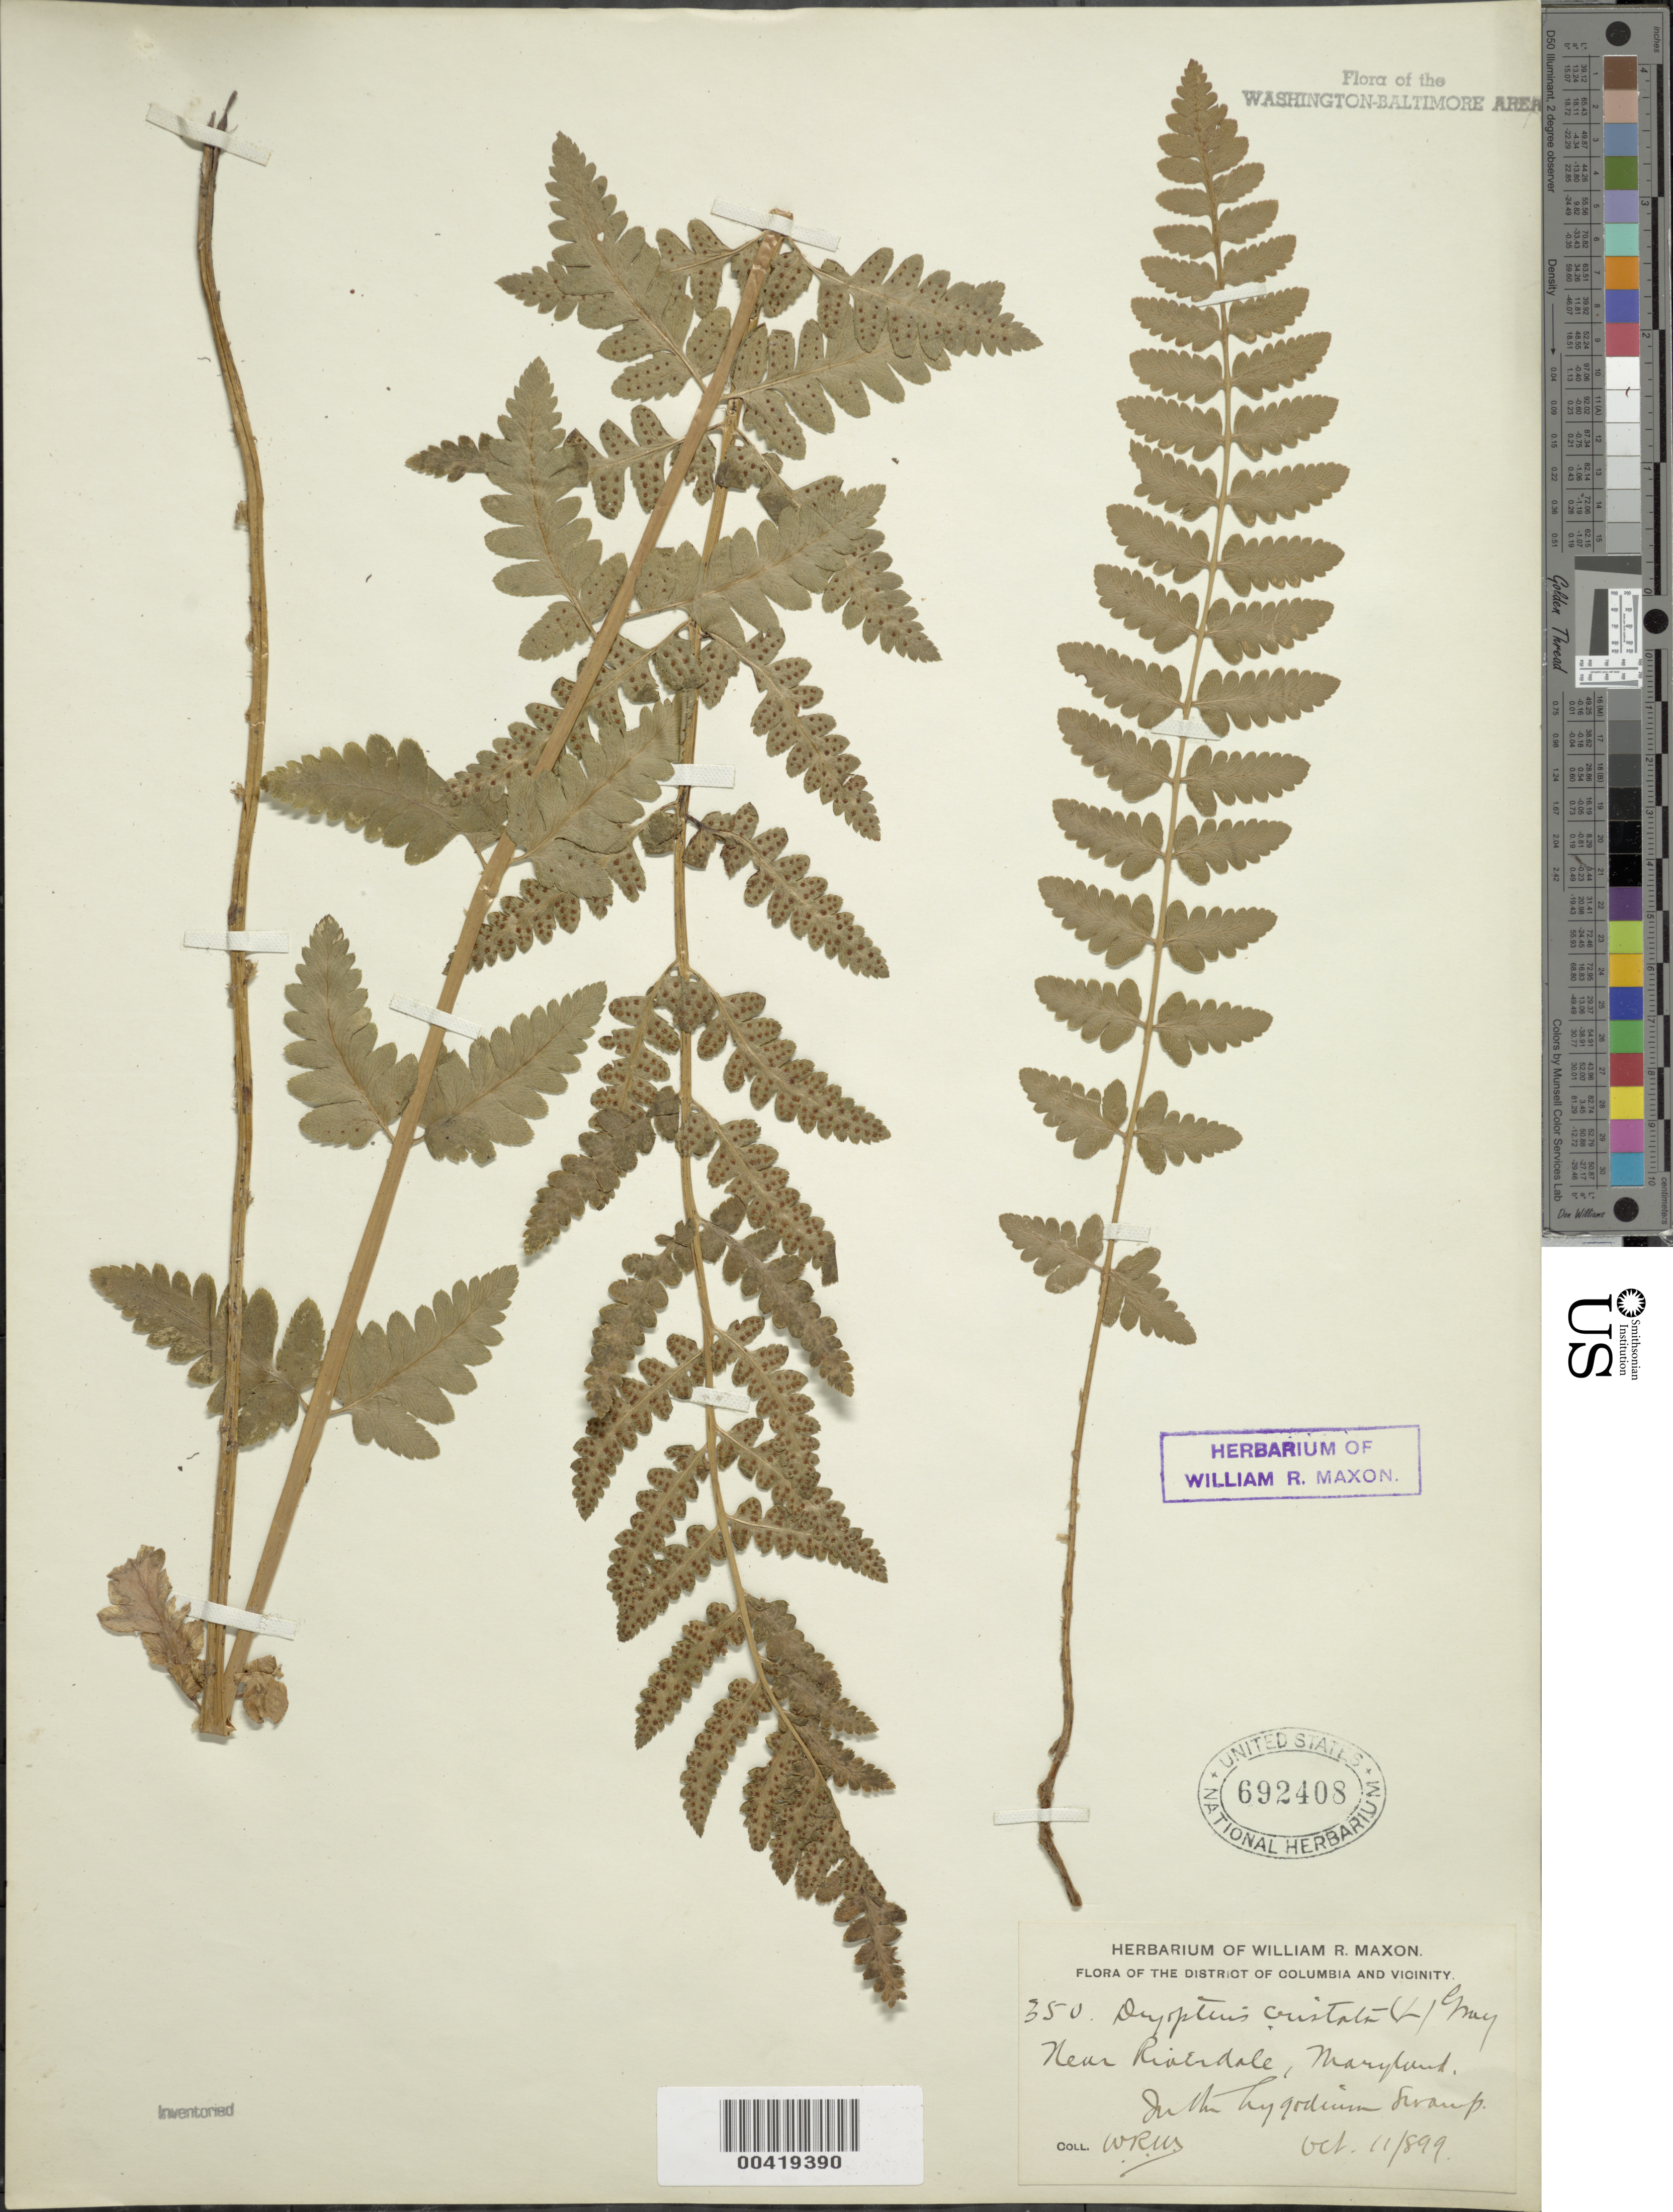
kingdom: Plantae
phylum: Tracheophyta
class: Polypodiopsida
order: Polypodiales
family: Dryopteridaceae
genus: Dryopteris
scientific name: Dryopteris cristata var. spinulosa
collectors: W. R. Maxon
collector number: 350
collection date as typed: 11 Oct 1899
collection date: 1899-10-11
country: United States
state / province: Maryland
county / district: Prince George's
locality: Riverdale vicinity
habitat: In the Lygodium swamp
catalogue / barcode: US 692408